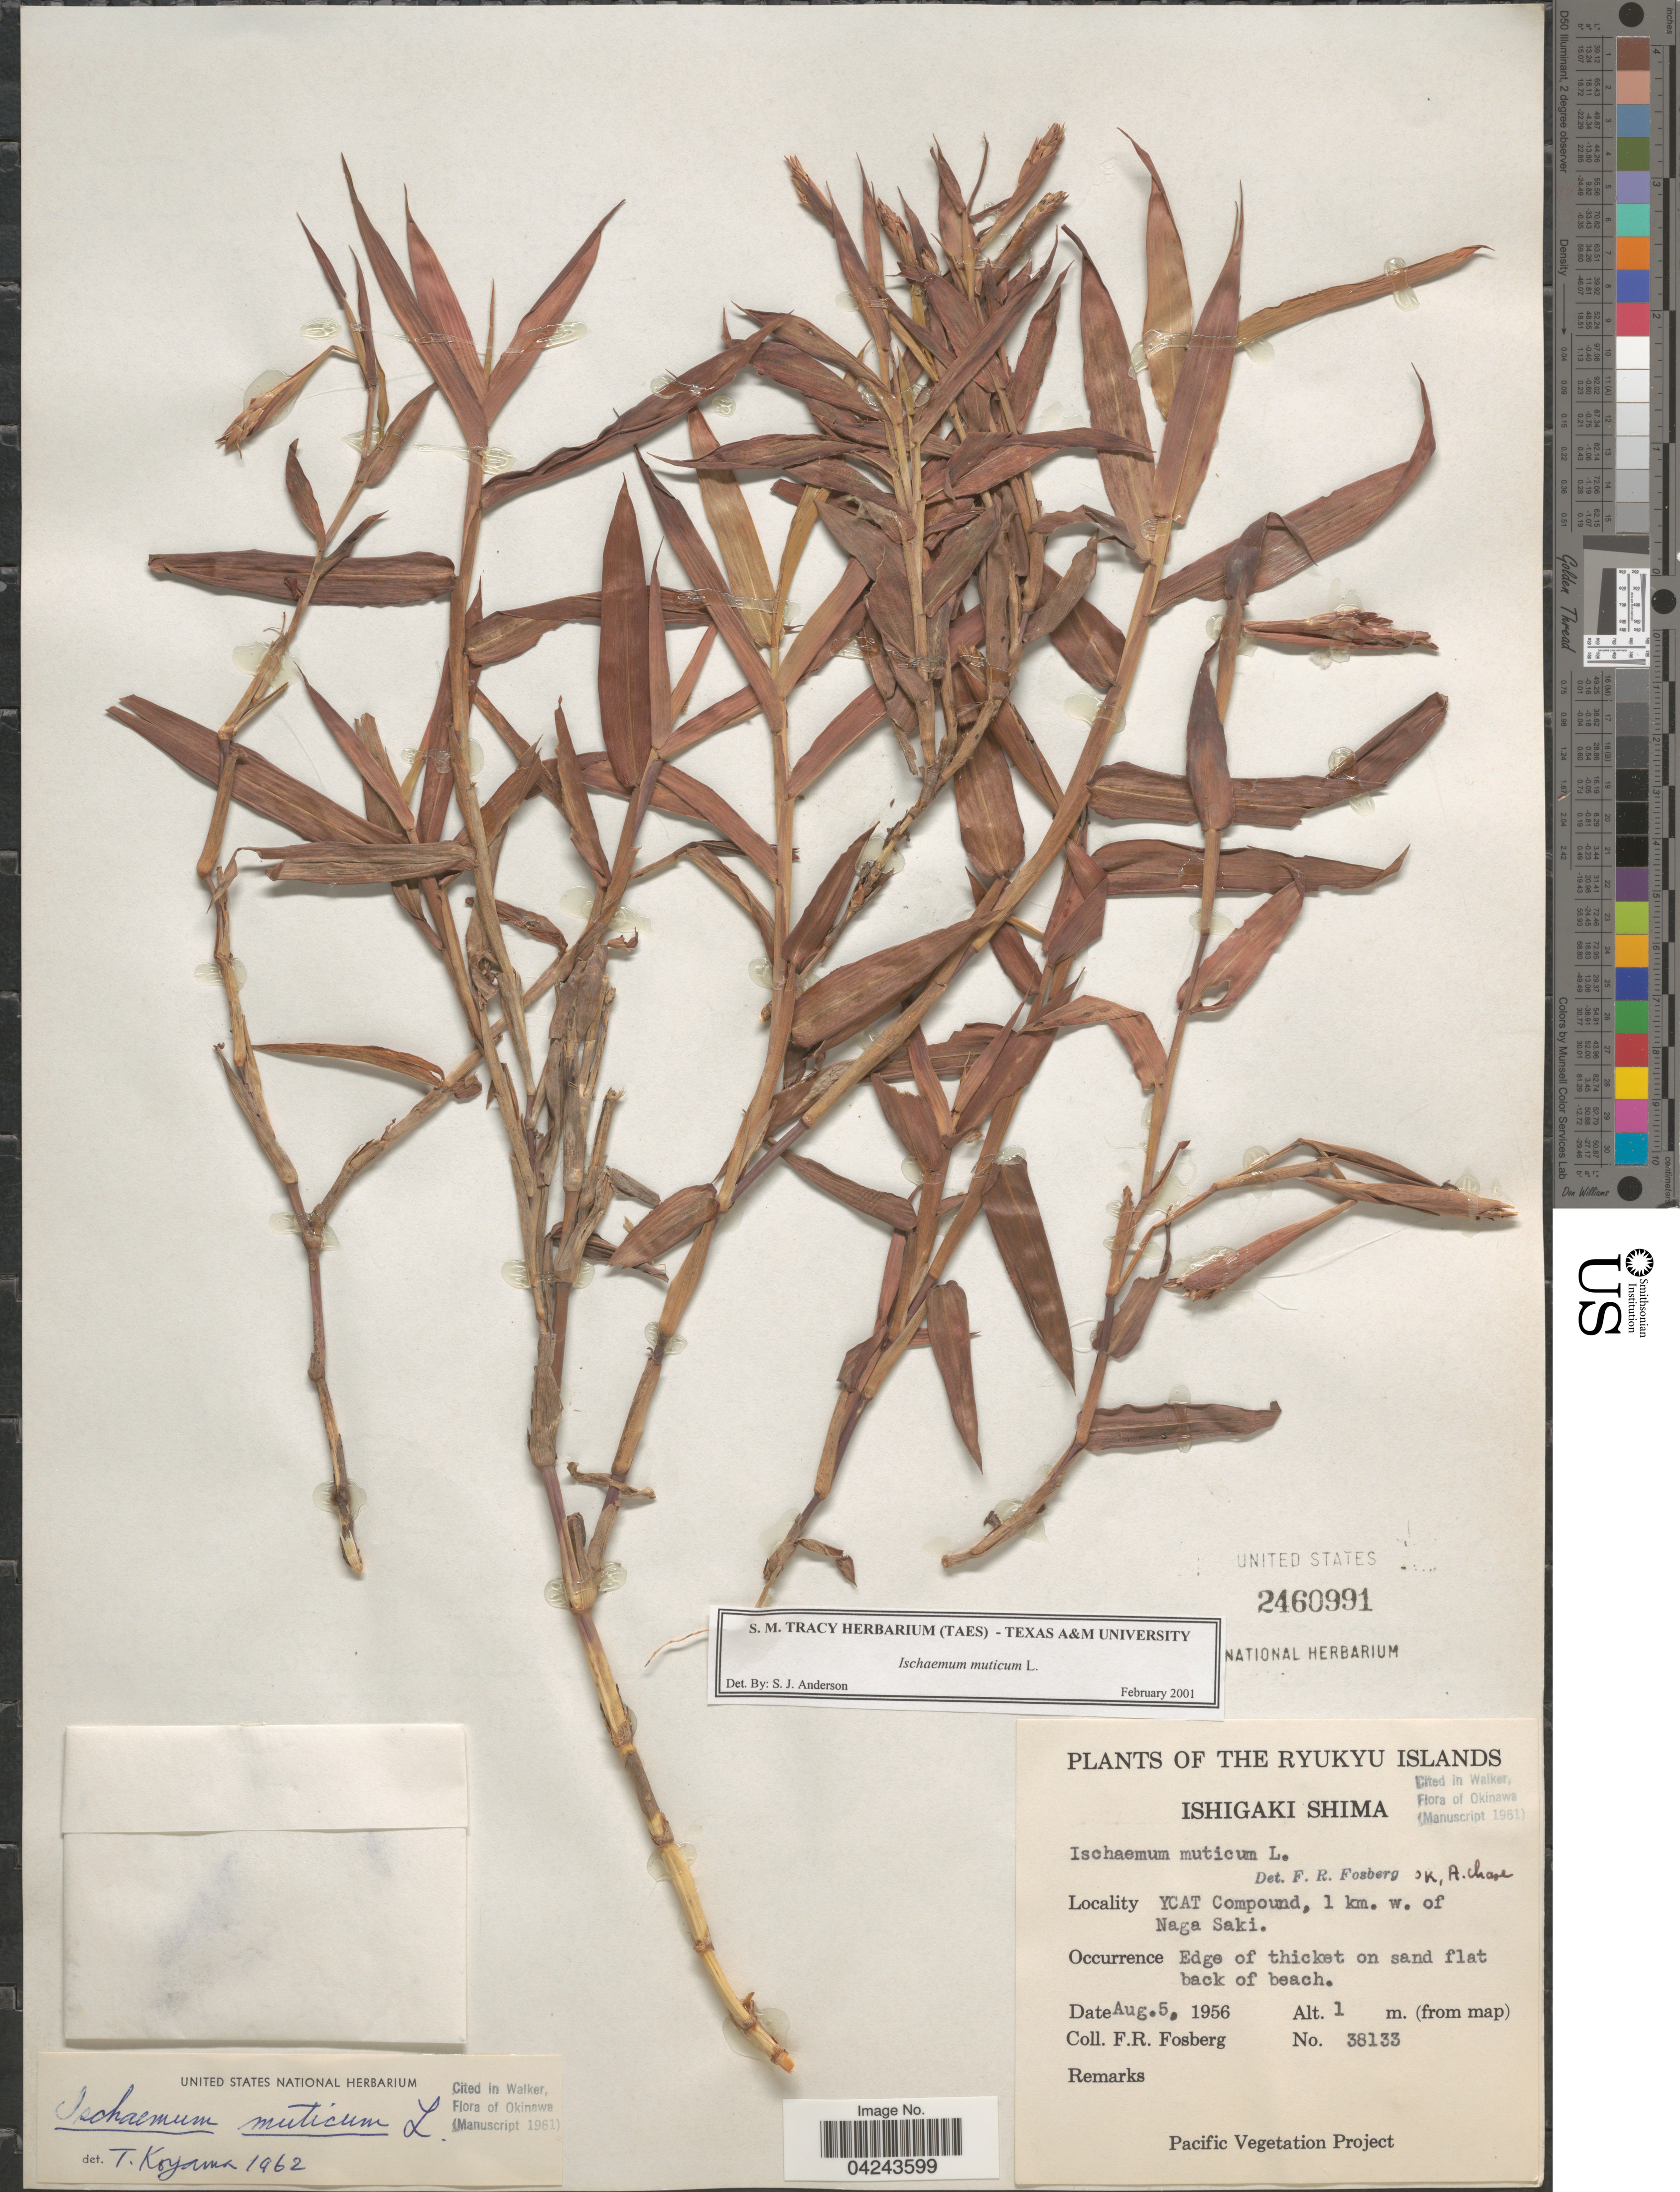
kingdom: Plantae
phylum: Tracheophyta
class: Liliopsida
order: Poales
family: Poaceae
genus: Ischaemum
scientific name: Ischaemum muticum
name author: L.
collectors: F. R. Fosberg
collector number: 38133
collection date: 1956-08-05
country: Japan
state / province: Okinawa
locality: Ryukyu Islands. Ishigaki Shima. YCAT Compound, 1 km. w. of Naga Saki. Edge of thicket on sand flat back of beach.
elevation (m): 1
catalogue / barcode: US 2460991